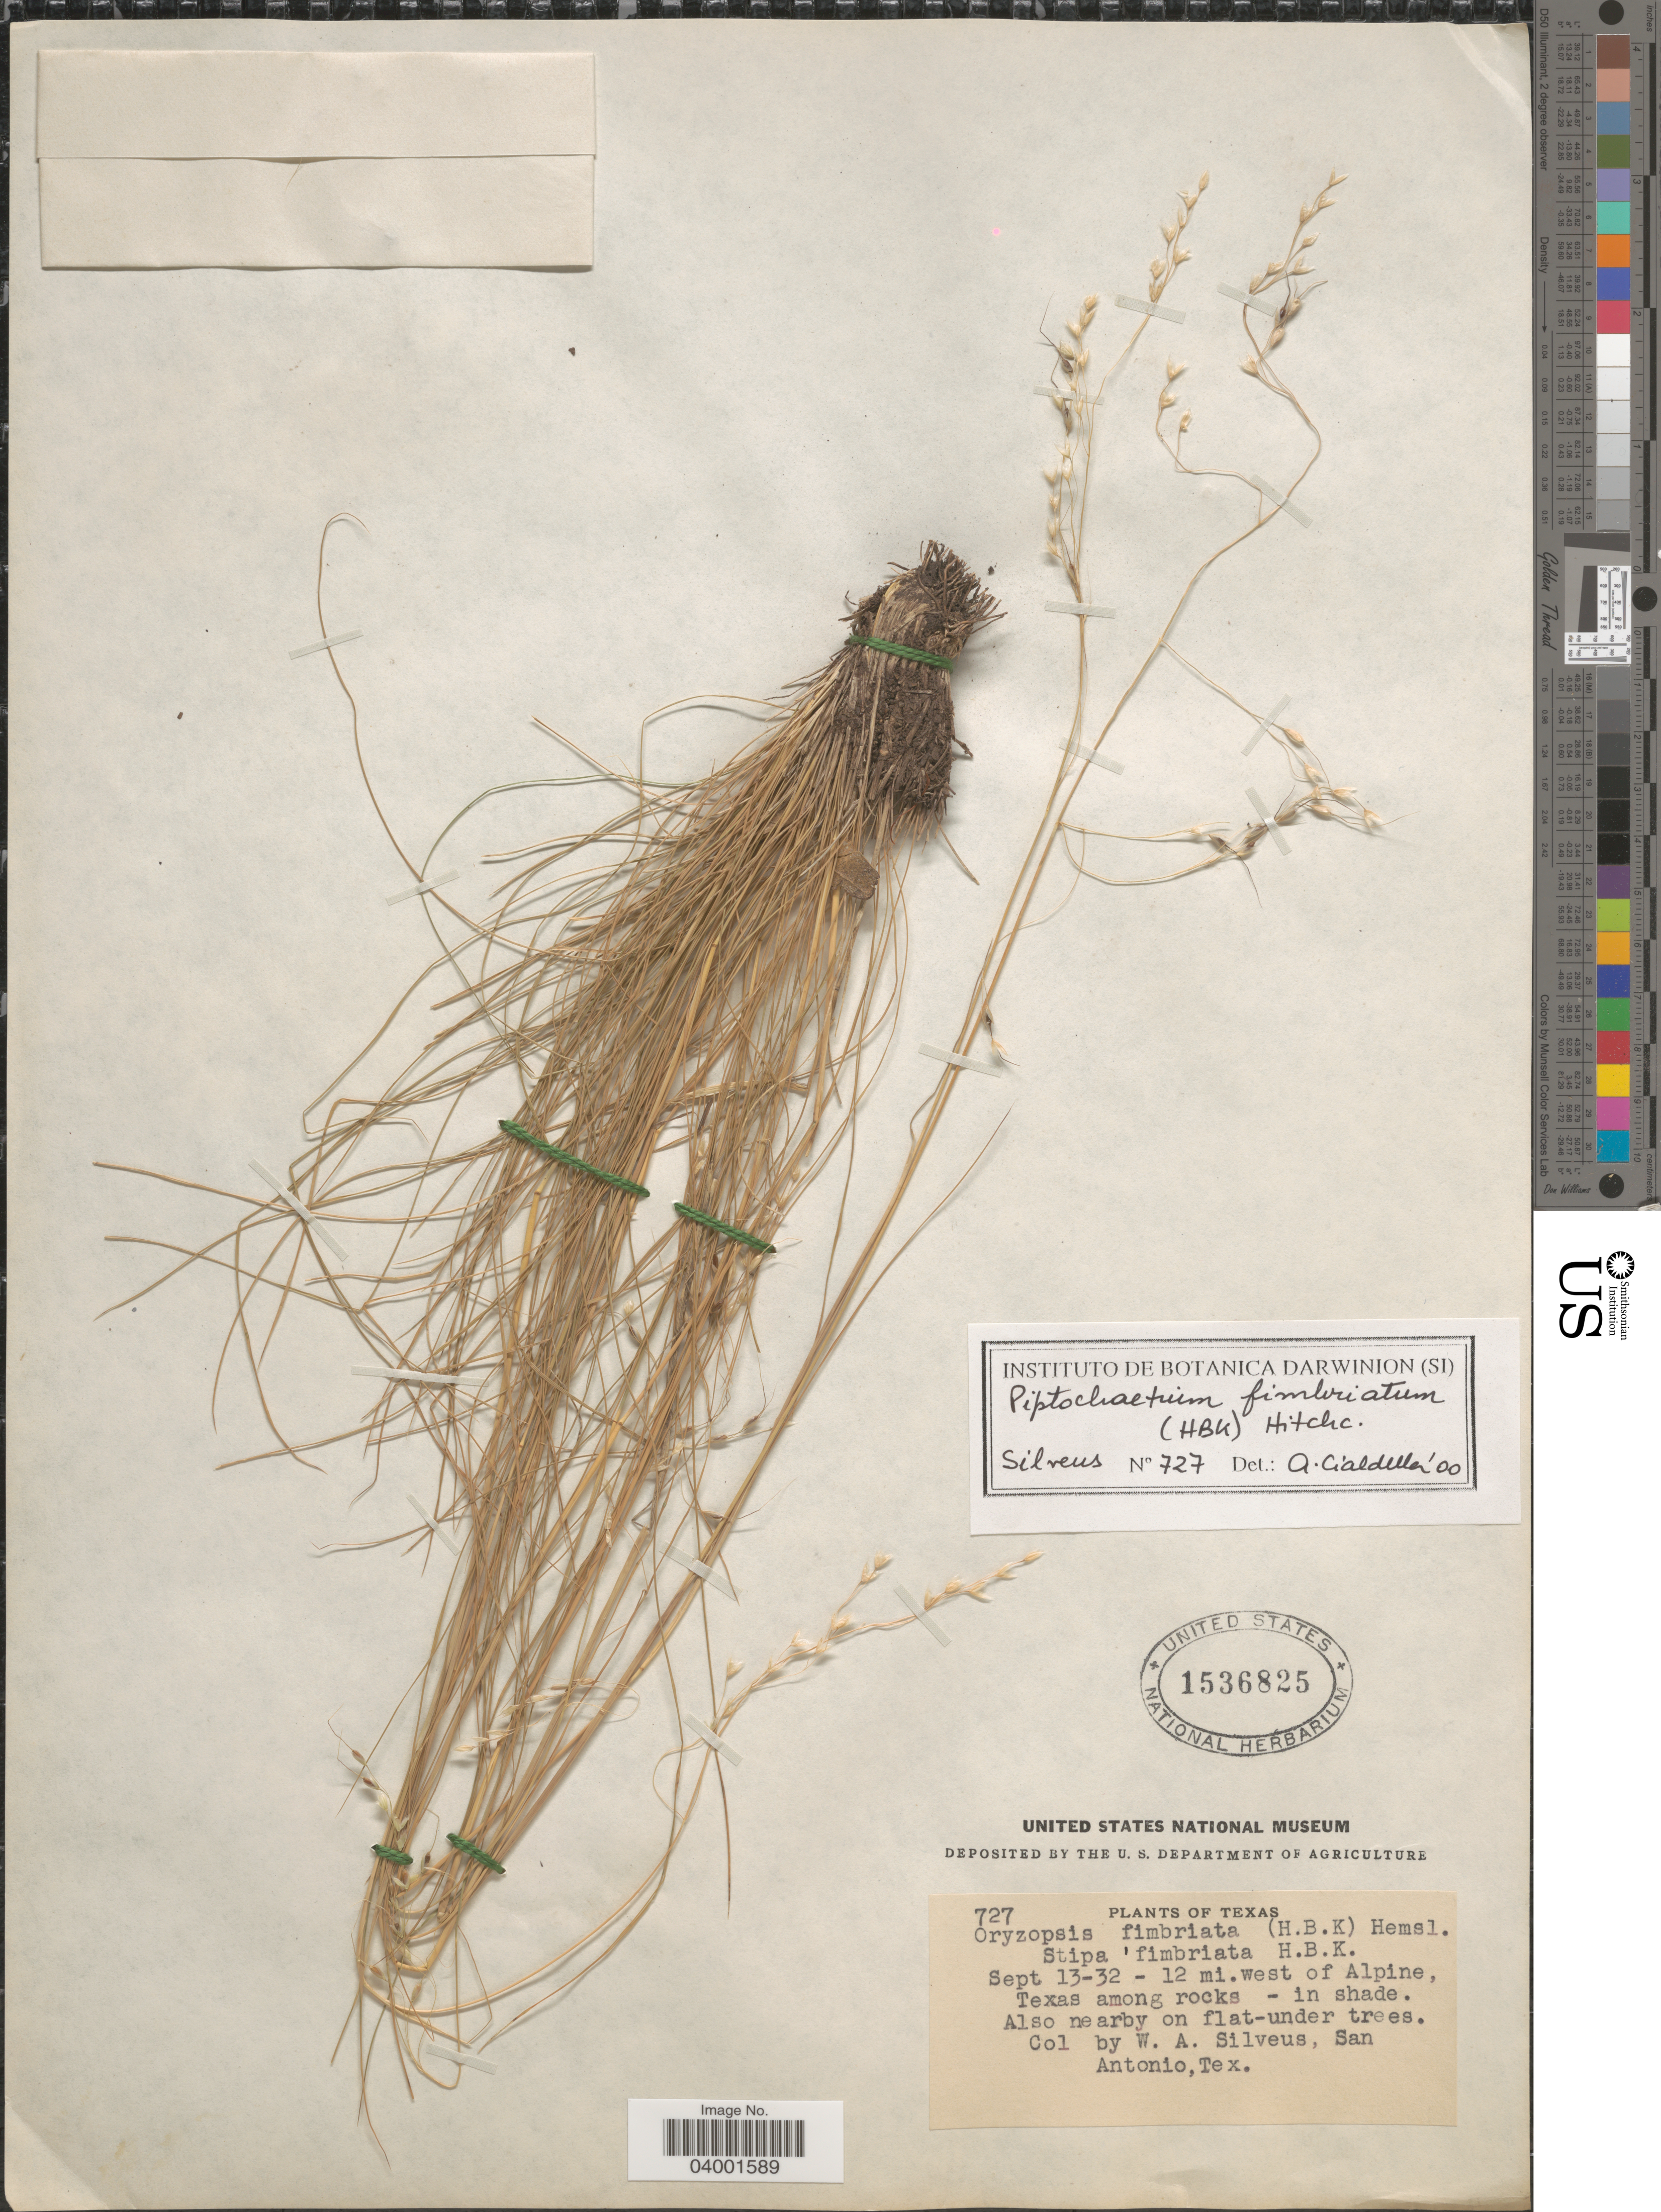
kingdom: Plantae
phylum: Tracheophyta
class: Liliopsida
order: Poales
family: Poaceae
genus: Piptochaetium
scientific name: Piptochaetium fimbriatum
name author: (Kunth) Hitchc.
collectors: W. Silveus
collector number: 727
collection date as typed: Transcribed d/m/y: 13/9/32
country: United States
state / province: Texas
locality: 12 mi. west of Alpine, Texas among rocks - in shade. San Antonio.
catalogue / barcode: US 1536825